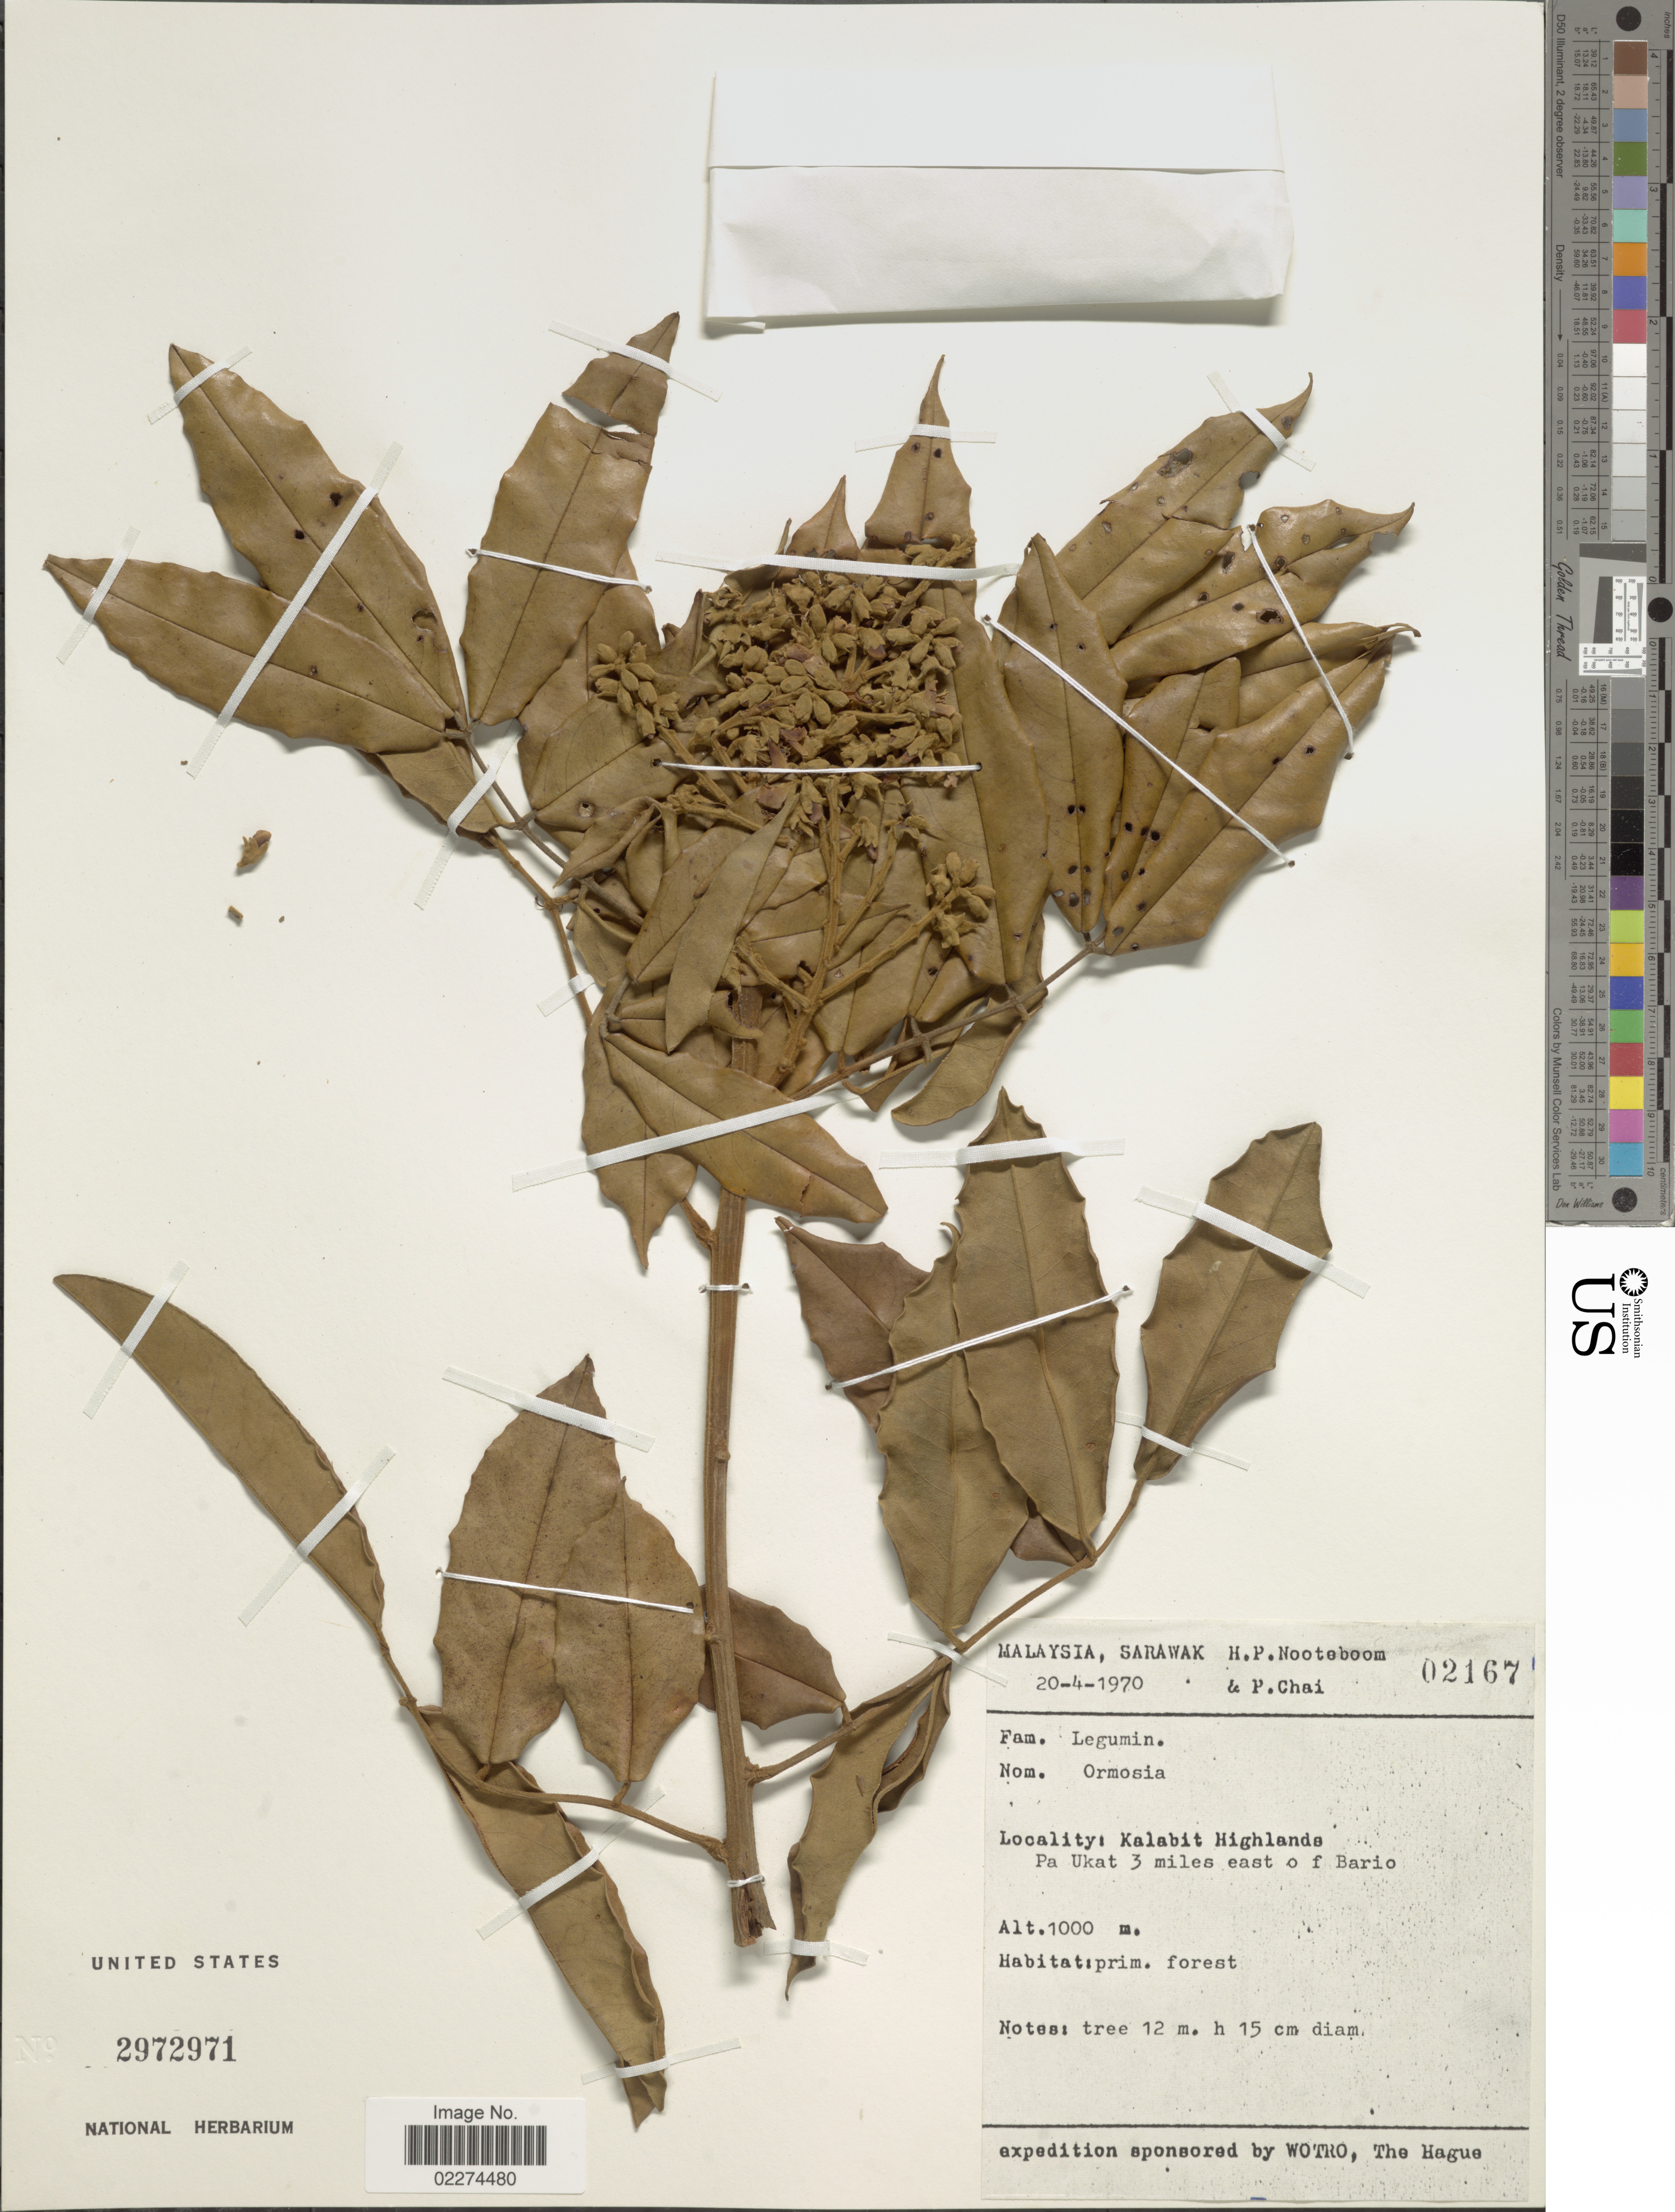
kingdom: Plantae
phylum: Tracheophyta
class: Magnoliopsida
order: Fabales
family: Fabaceae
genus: Ormosia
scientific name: Ormosia bancana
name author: Prain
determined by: Torke, Benjamin M.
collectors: H. P. Nooteboom & P. Chai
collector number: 02167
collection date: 1970-04-20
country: Malaysia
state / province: Sarawak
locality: Malaysia, Sarawak, Kalabit Highlands, Pa Ukat 3 miles east of Bario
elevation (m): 1000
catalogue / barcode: US 2972971